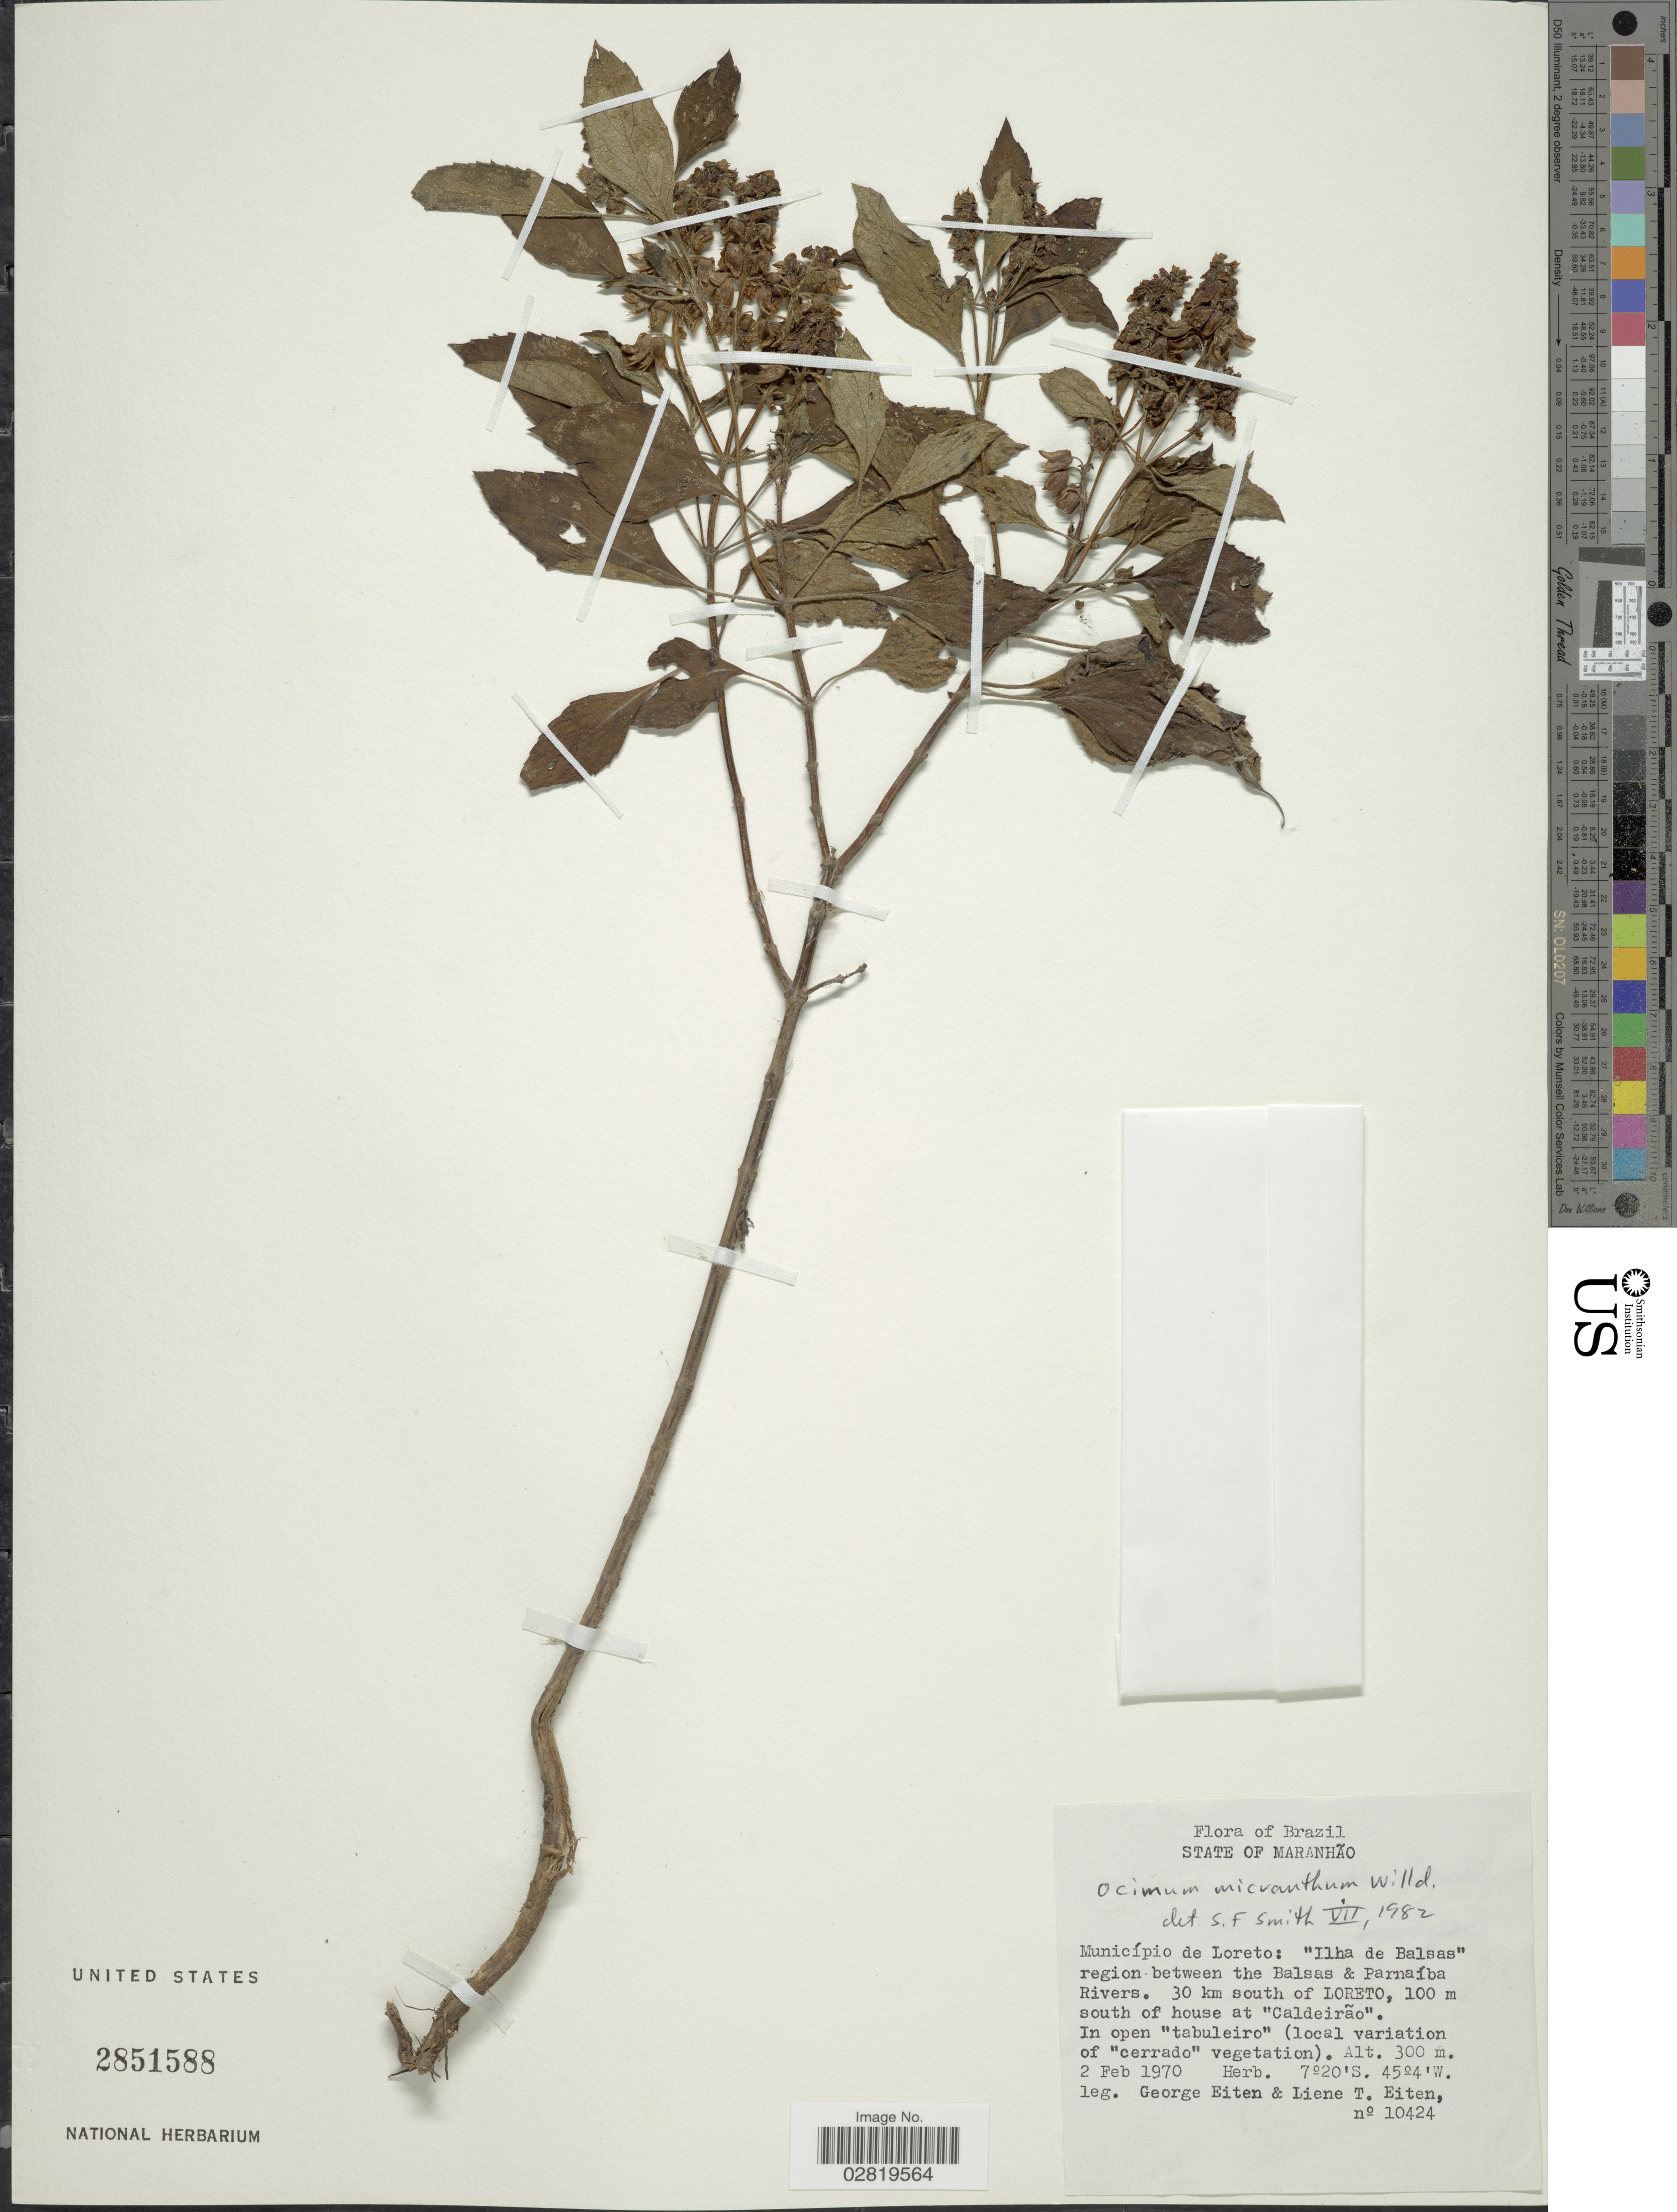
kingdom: Plantae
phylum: Tracheophyta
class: Magnoliopsida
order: Lamiales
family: Lamiaceae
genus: Ocimum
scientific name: Ocimum micranthum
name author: Willd.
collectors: G. Eiten & L. T. Eiten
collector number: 10424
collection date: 1970-02-02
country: Peru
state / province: Loreto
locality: Município de Loreto: "Ilha de Balsas" region between the Balsas & Parnaíba Rivers. 30 km south of Loreto, 100 m south of house at "Caldeirão".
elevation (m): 300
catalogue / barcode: US 2851588